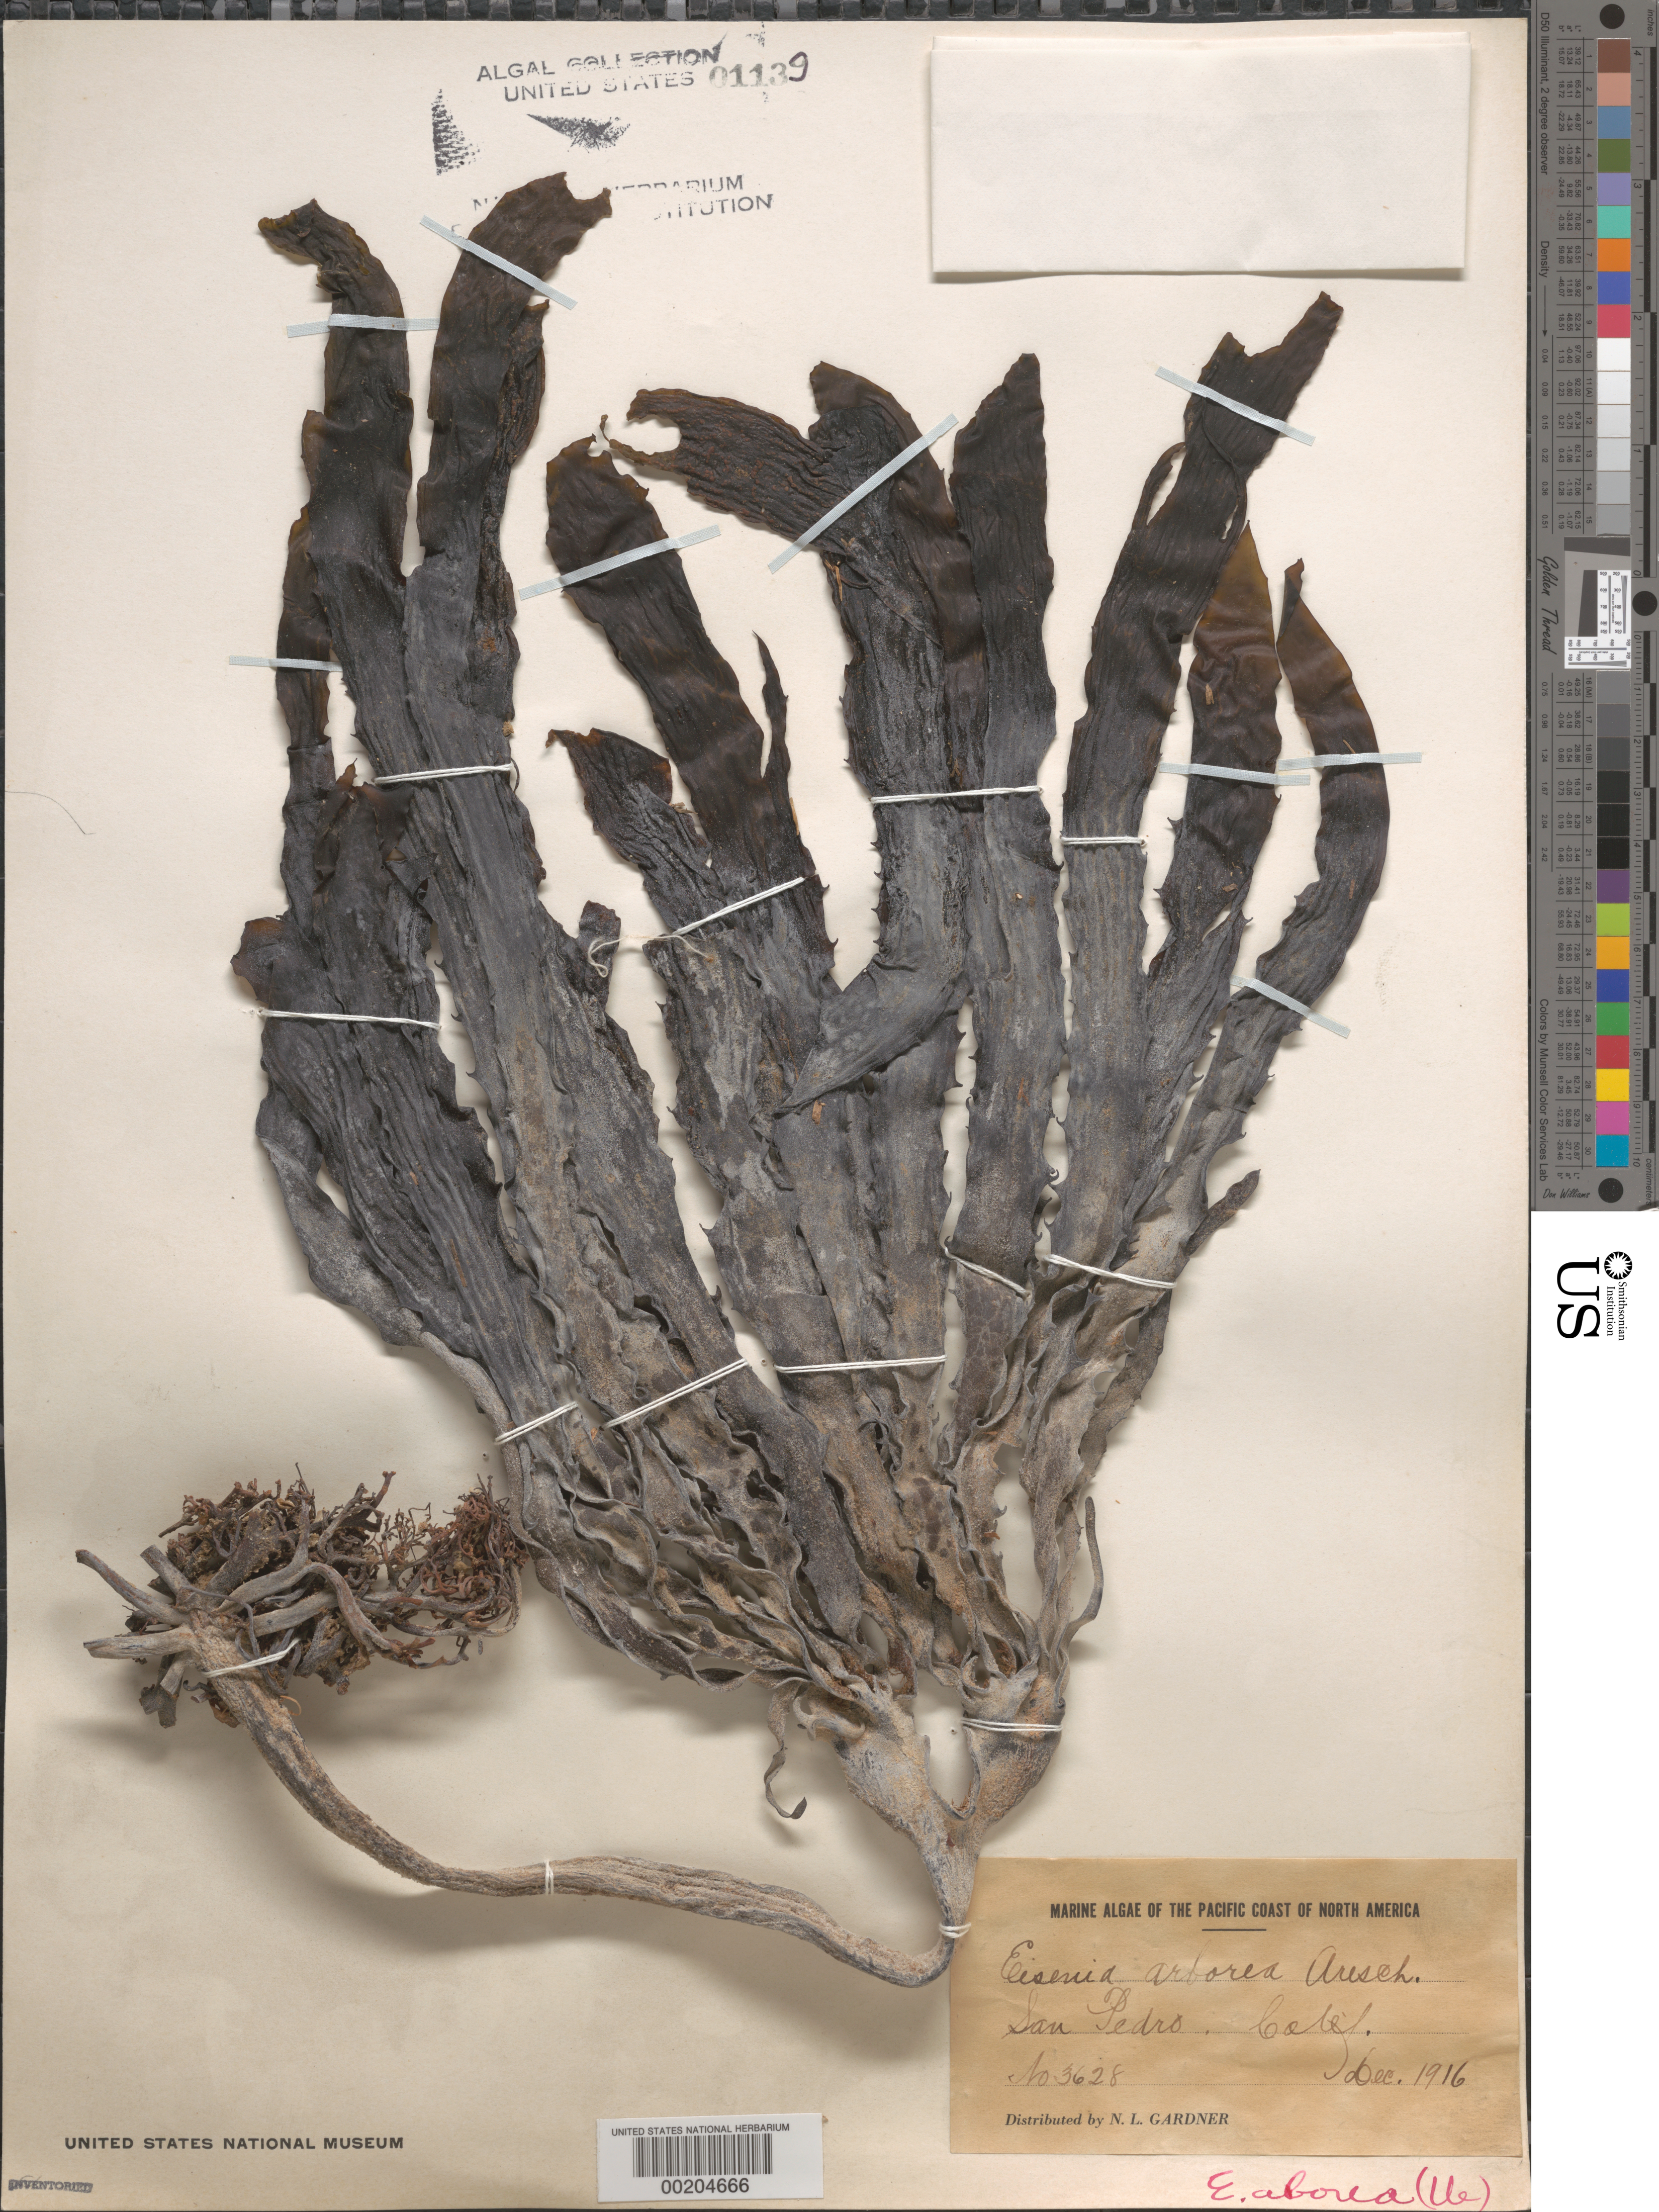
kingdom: Chromista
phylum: Ochrophyta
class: Phaeophyceae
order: Laminariales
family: Lessoniaceae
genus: Eisenia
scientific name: Eisenia arborea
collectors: N. Gardner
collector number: NLG 3628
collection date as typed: Dec 1916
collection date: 1916-12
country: United States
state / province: California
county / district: Los Angeles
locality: San Pedro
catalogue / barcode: US 1139